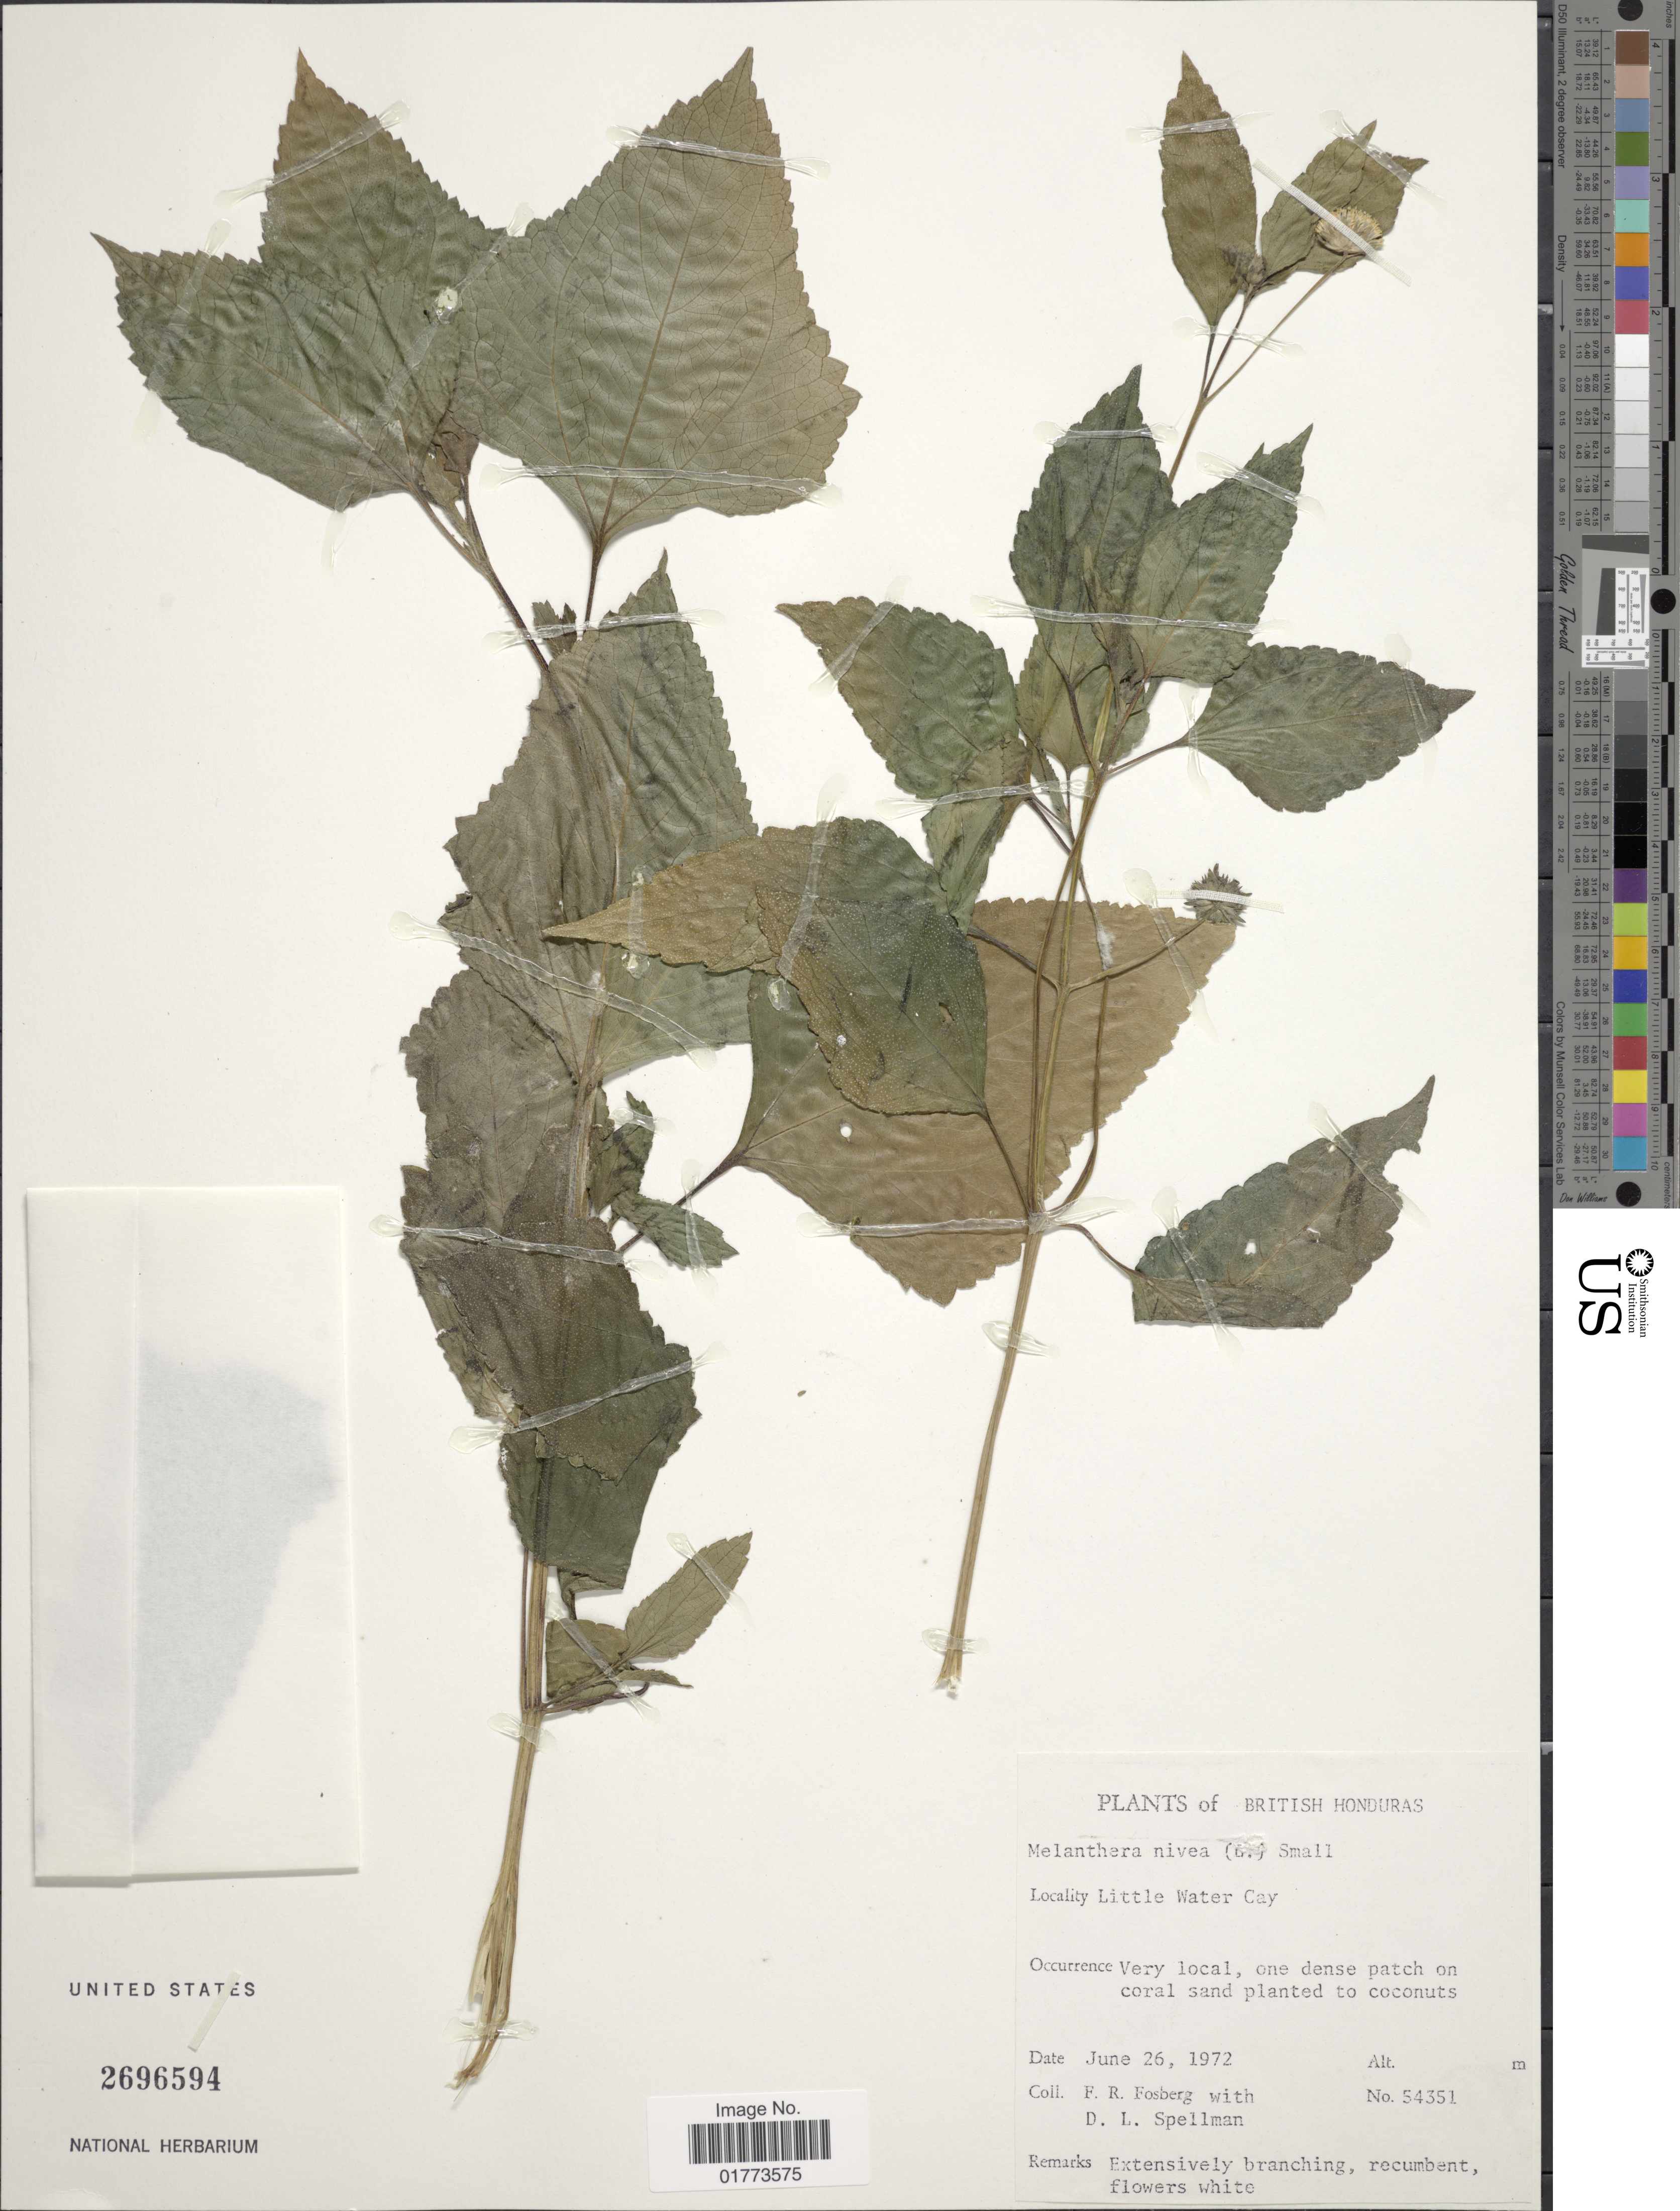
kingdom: Plantae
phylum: Tracheophyta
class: Magnoliopsida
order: Asterales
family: Asteraceae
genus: Melanthera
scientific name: Melanthera nivea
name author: (L.) Small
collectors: F. R. Fosberg & D. L. Spellman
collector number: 54351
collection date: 1972-06-26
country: Belize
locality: British Honduras, Little Water Cay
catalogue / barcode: US 2696594